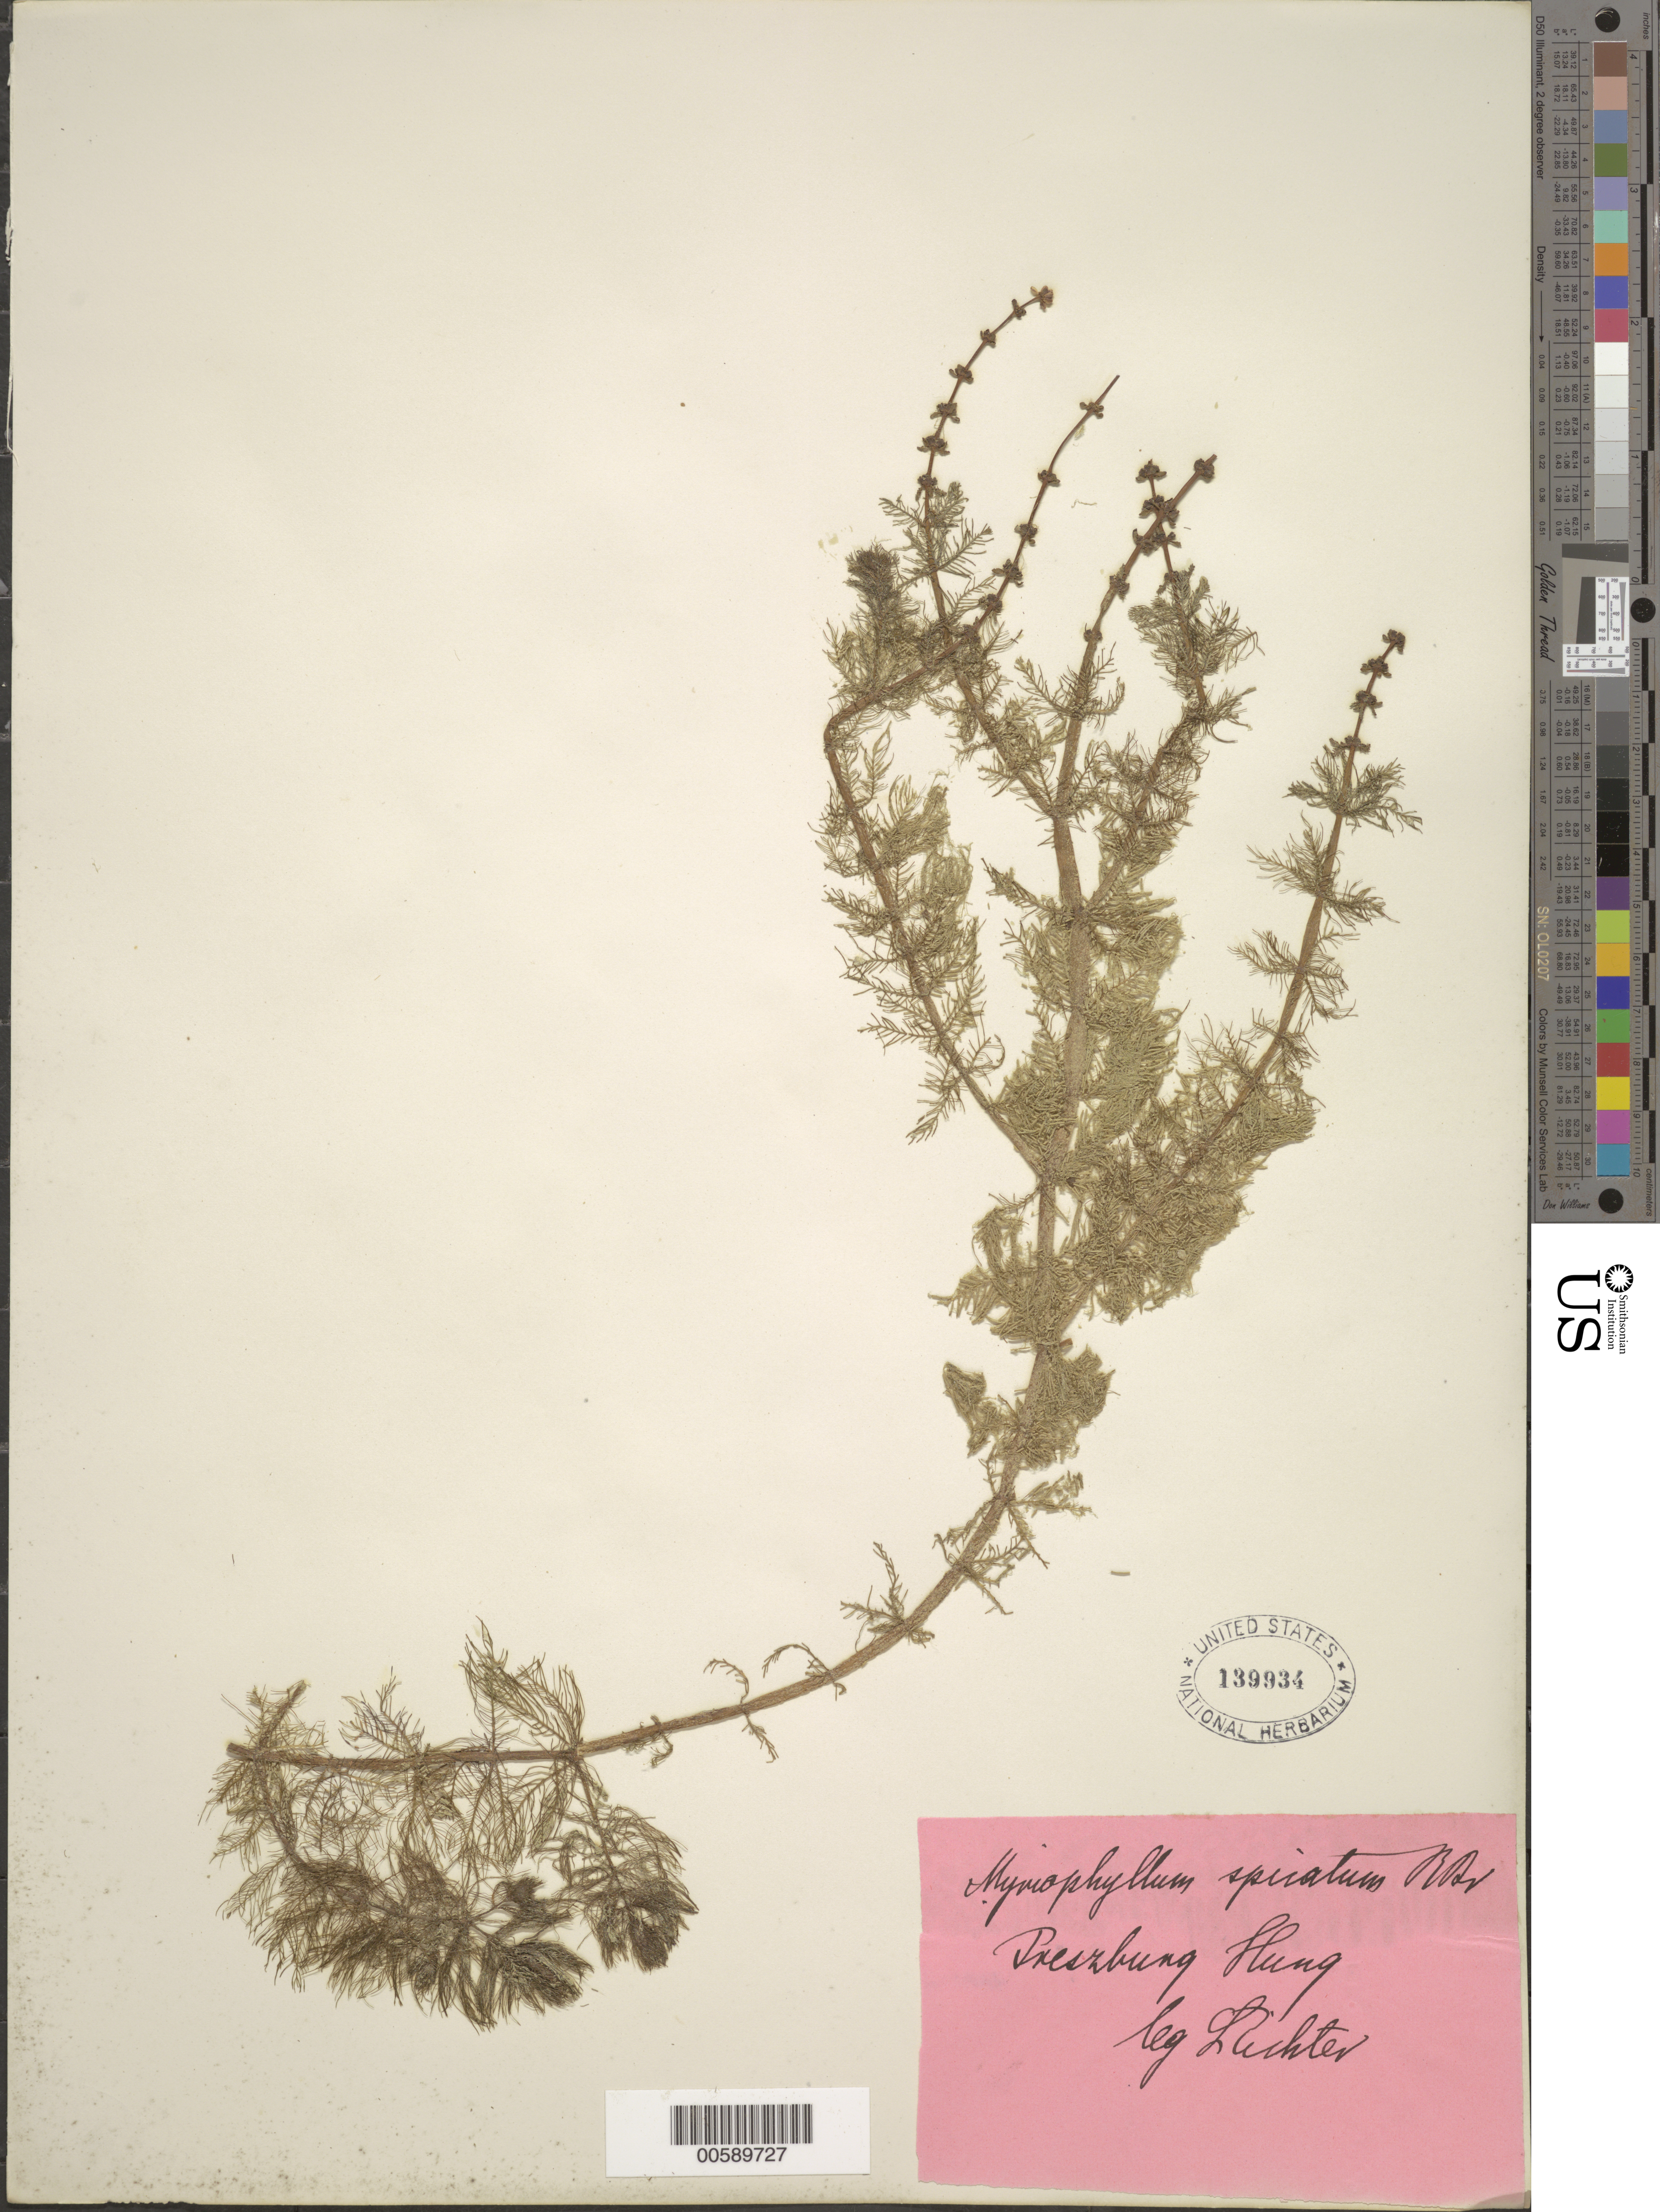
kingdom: Plantae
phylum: Tracheophyta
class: Magnoliopsida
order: Saxifragales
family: Haloragaceae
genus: Myriophyllum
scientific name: Myriophyllum spicatum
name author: L.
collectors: -- Richter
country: Slovakia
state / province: Bratislavsky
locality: Preszbung Hung. [= Preszburg, Hungary?, Preszburg is now Bratislava]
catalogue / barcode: US 139934